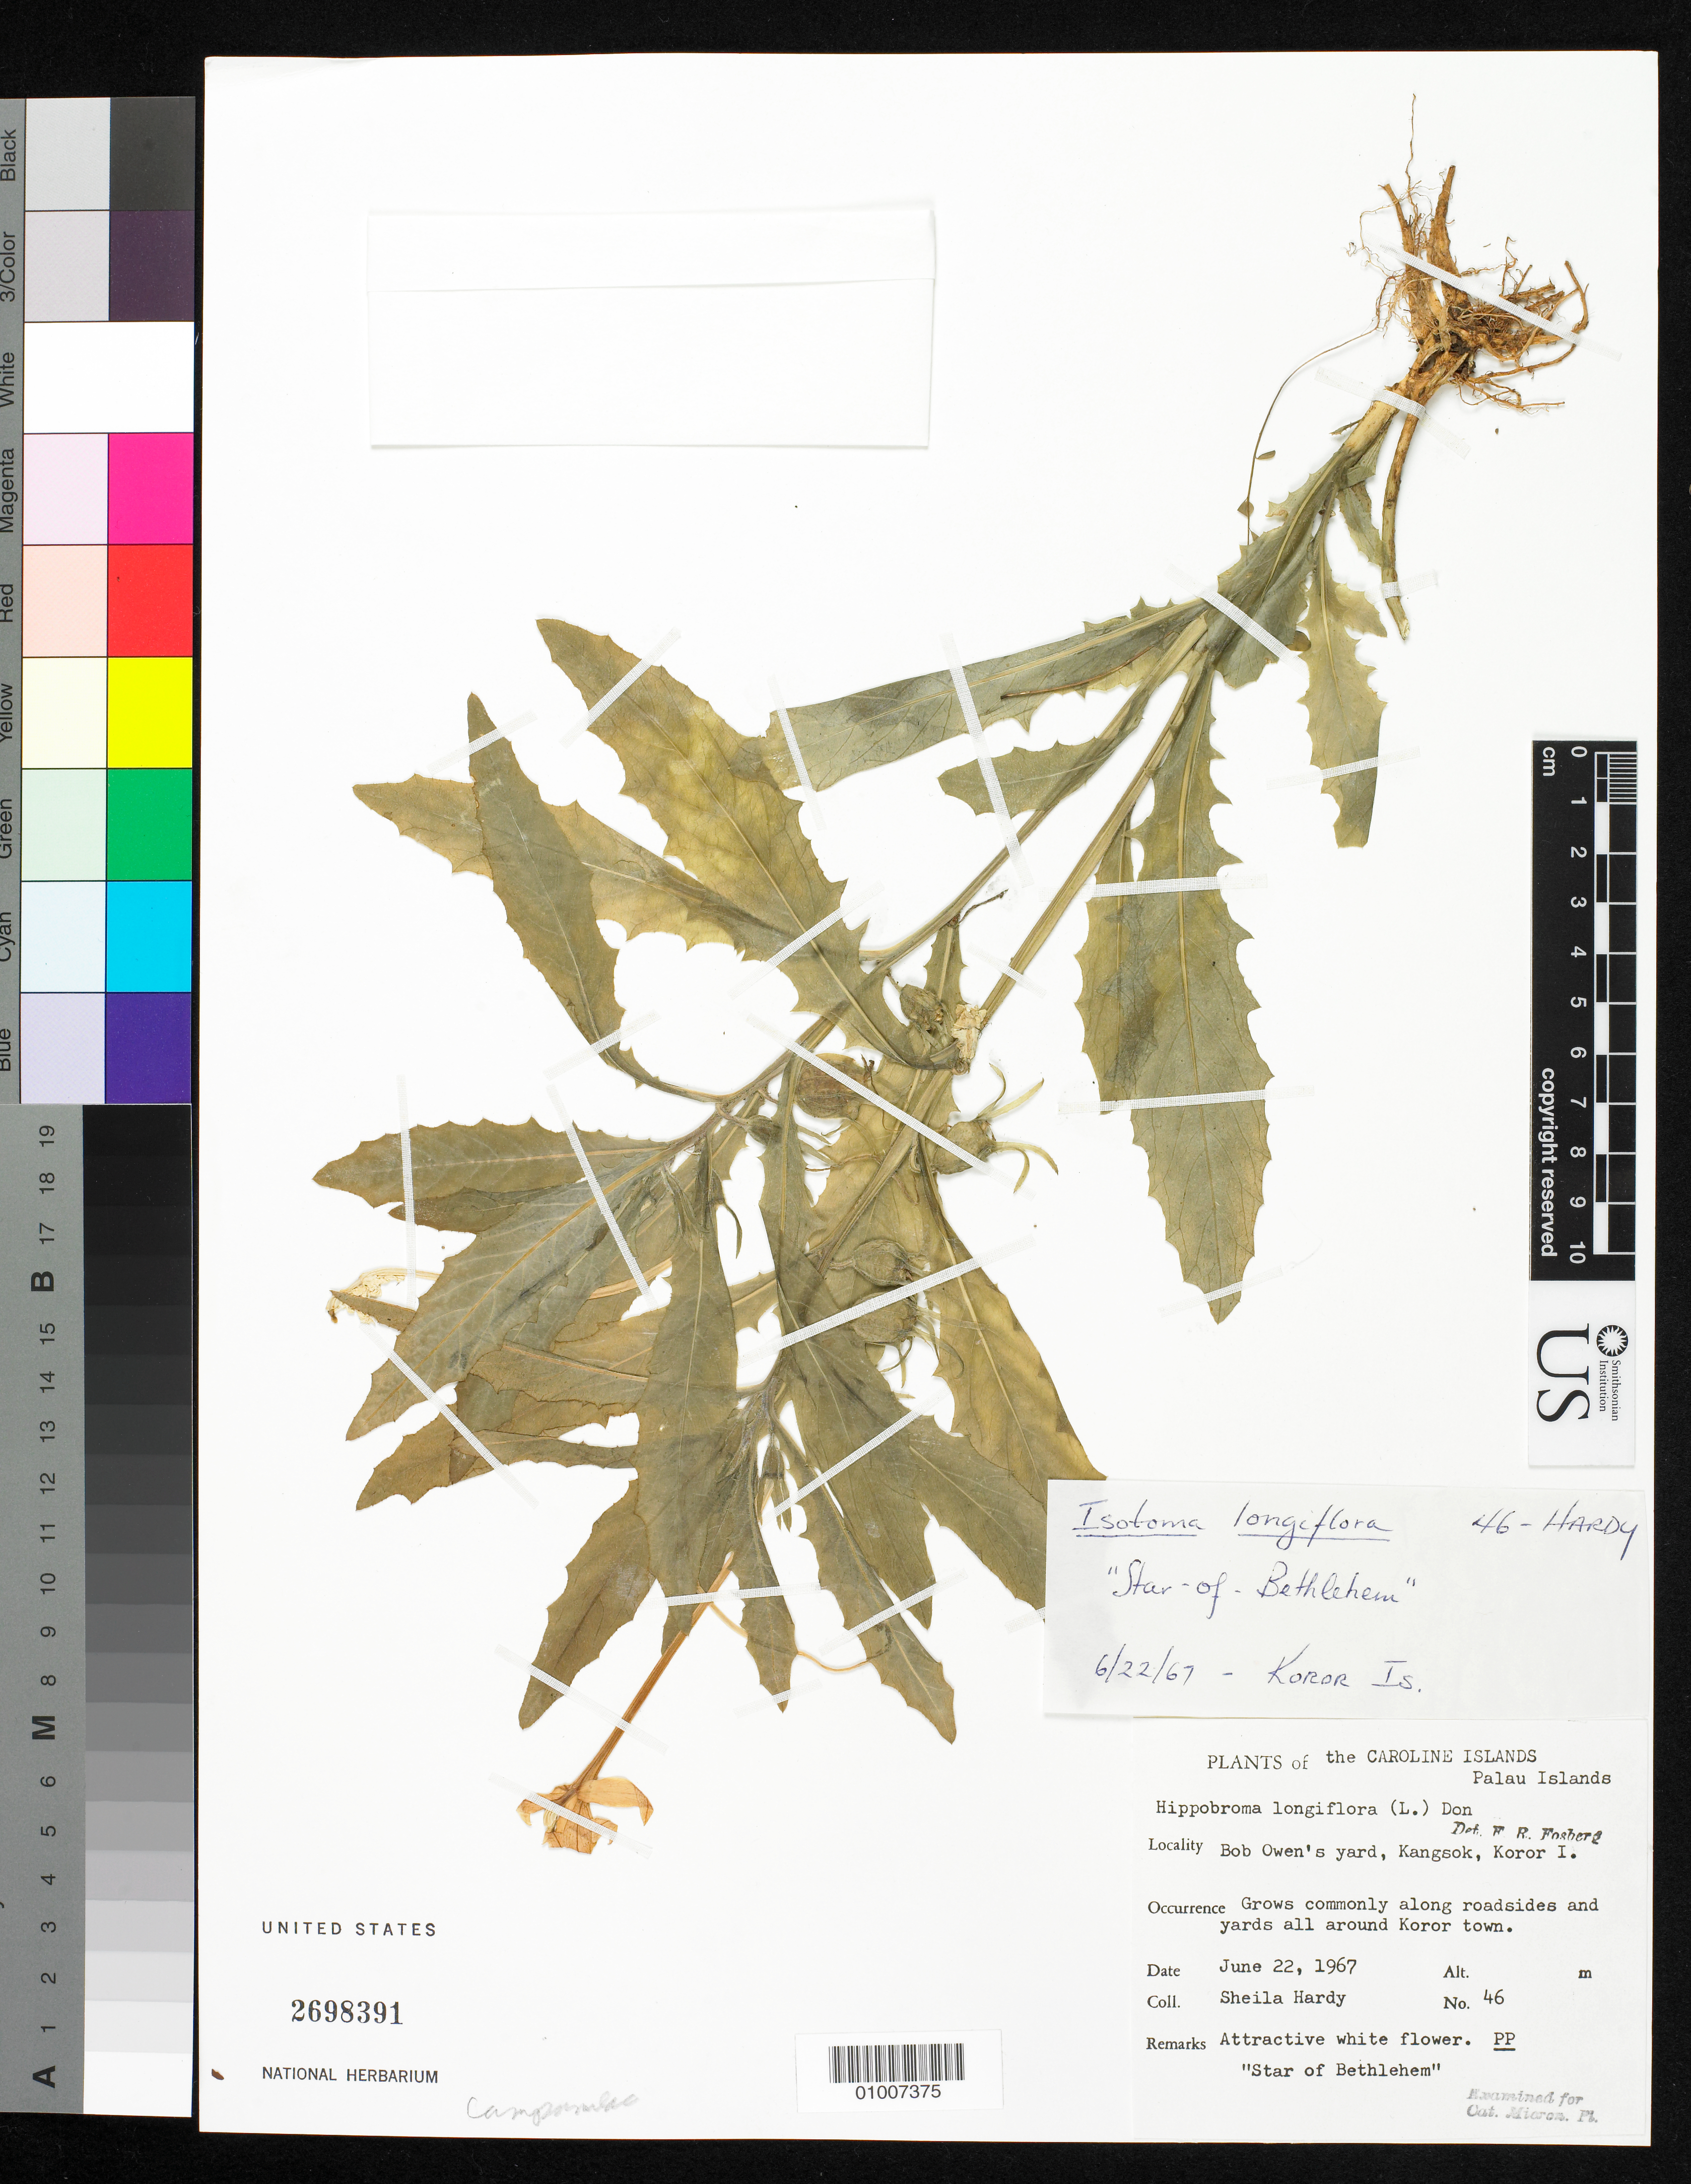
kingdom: Plantae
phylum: Tracheophyta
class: Magnoliopsida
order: Asterales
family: Campanulaceae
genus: Hippobroma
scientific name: Hippobroma longiflora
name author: (L.) G. Don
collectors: S. Hardy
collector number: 46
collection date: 1967-06-22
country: Palau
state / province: Koror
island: Oreor (Koror)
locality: Bob Owen's backyard, Kangskok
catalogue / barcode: US 2698391